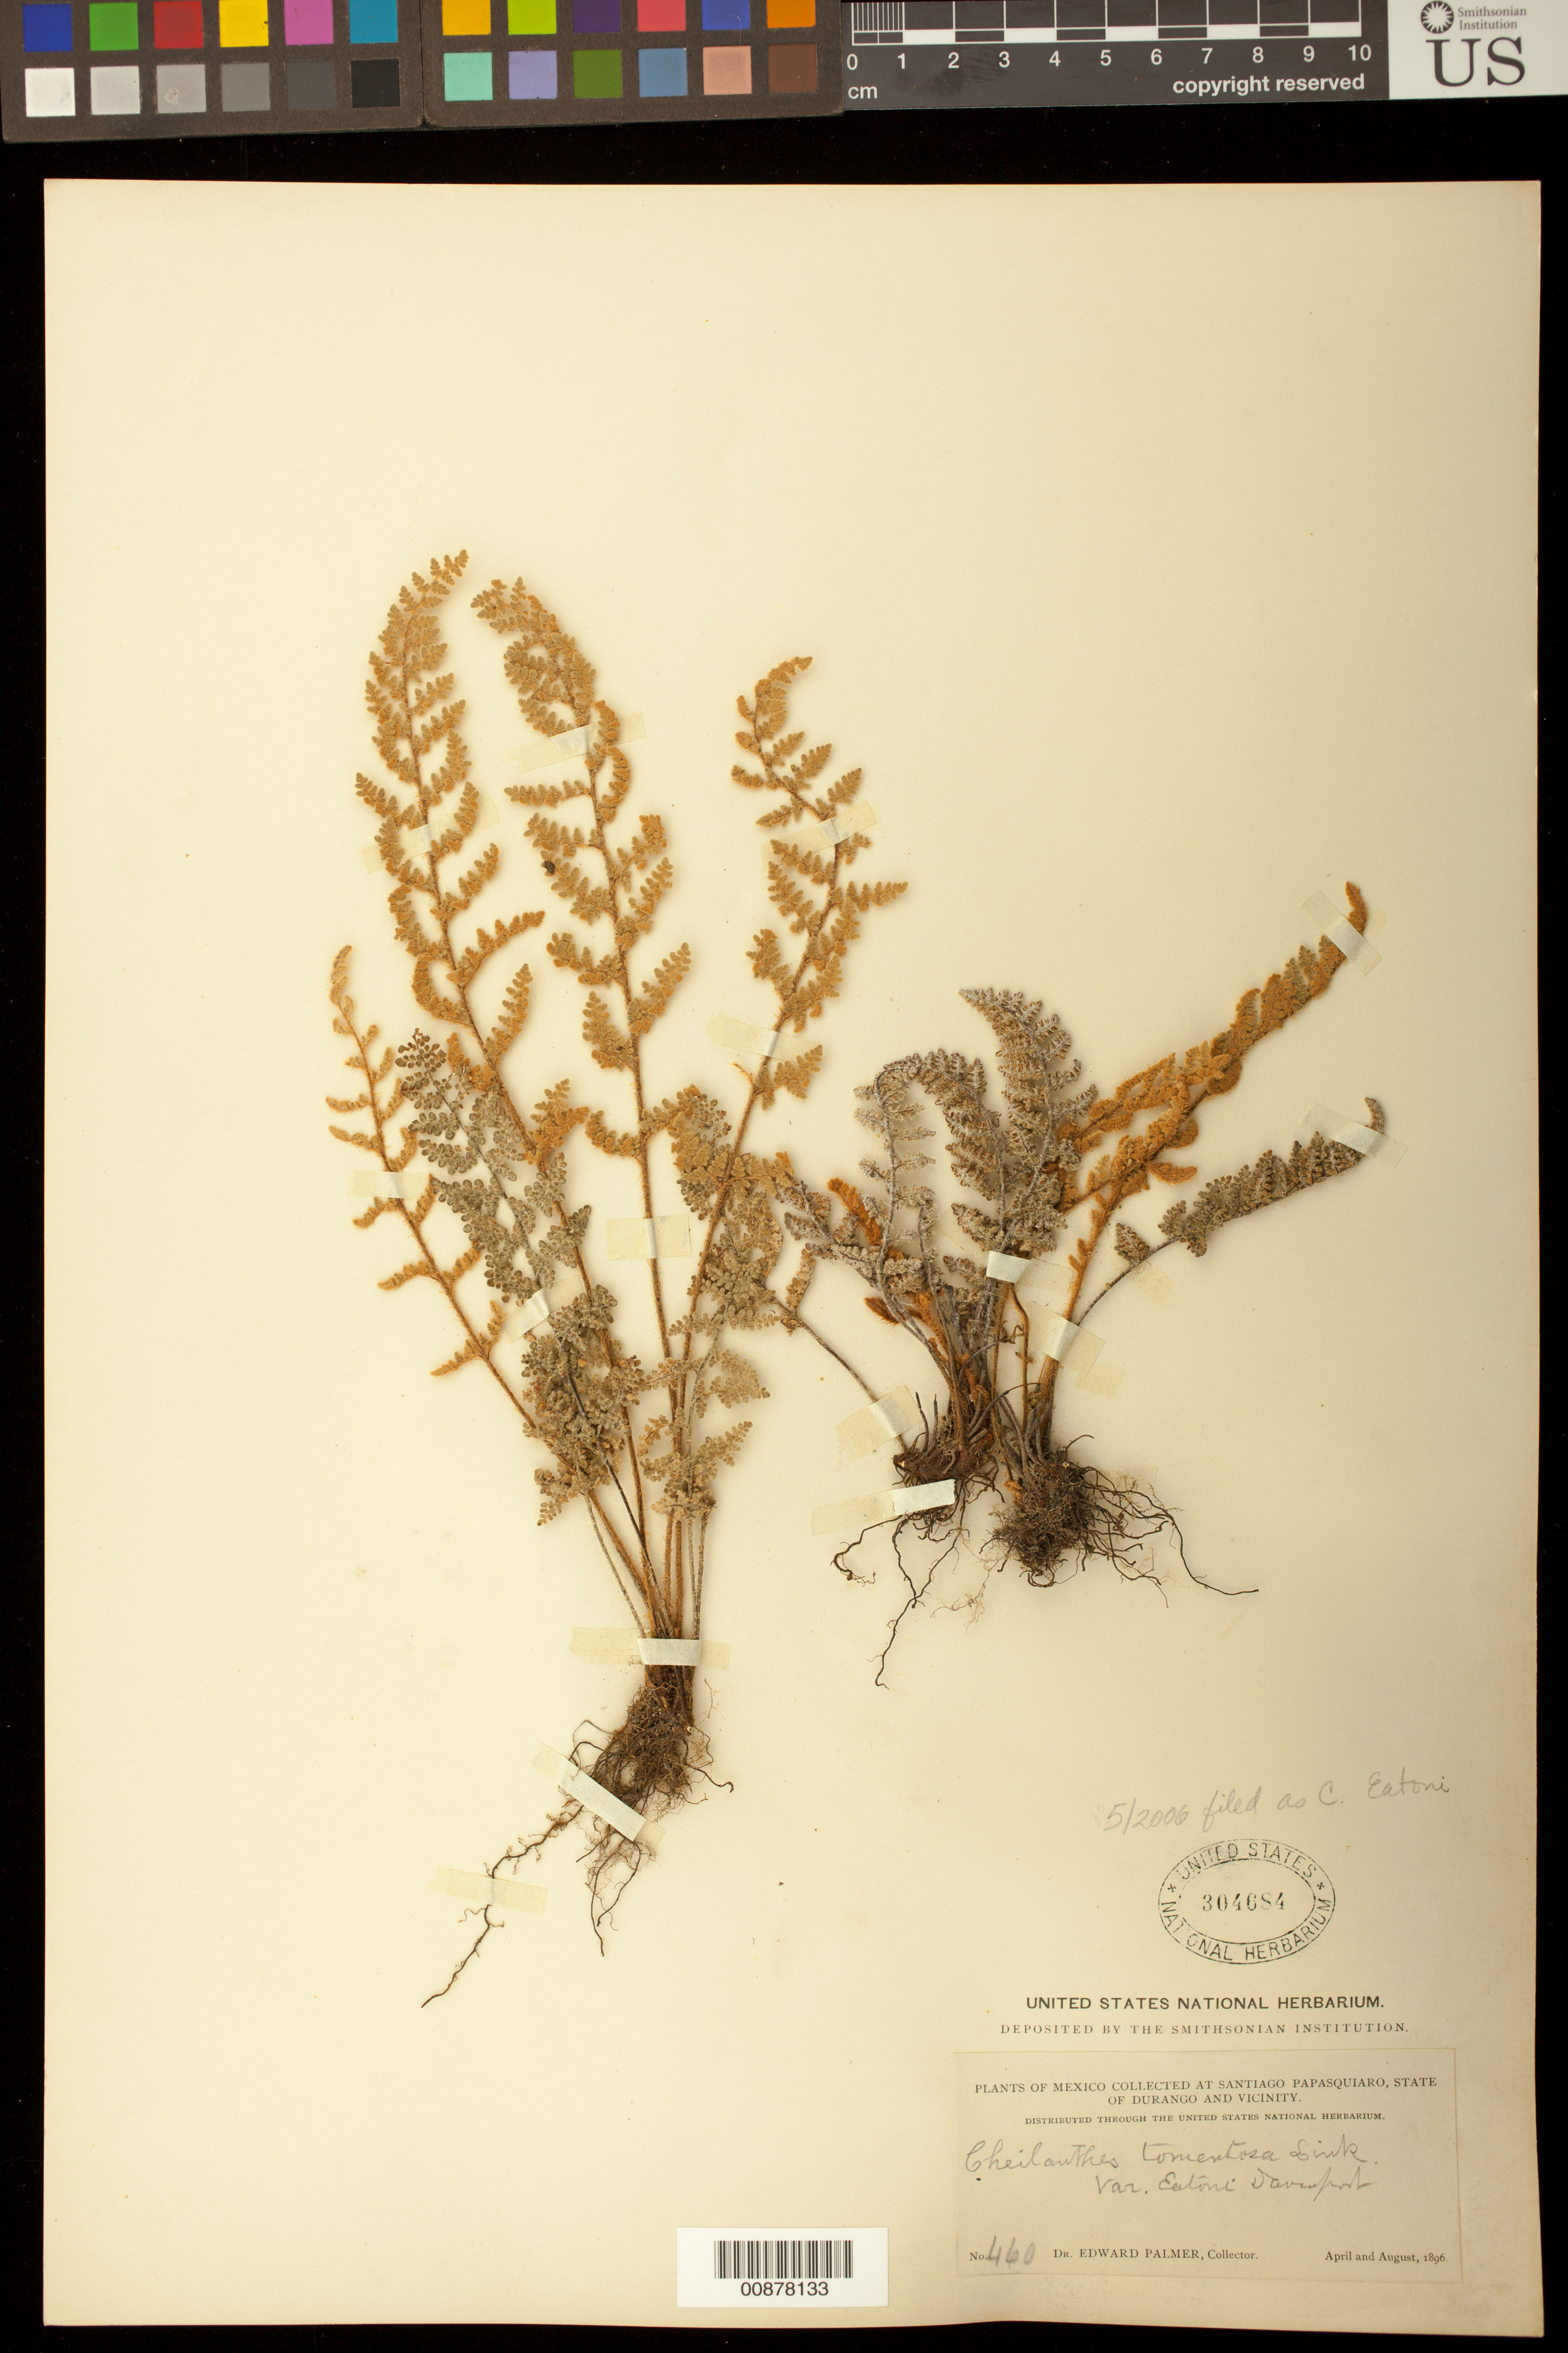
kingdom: Plantae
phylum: Tracheophyta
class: Polypodiopsida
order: Polypodiales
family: Pteridaceae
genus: Myriopteris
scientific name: Myriopteris rufa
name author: Fée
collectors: E. Palmer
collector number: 460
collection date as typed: Apr 1896 to -- Aug 1896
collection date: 1896-04/1896-08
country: Mexico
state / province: Durango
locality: Santiago Papasquiaro, Durango and vicinity.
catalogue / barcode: US 304684